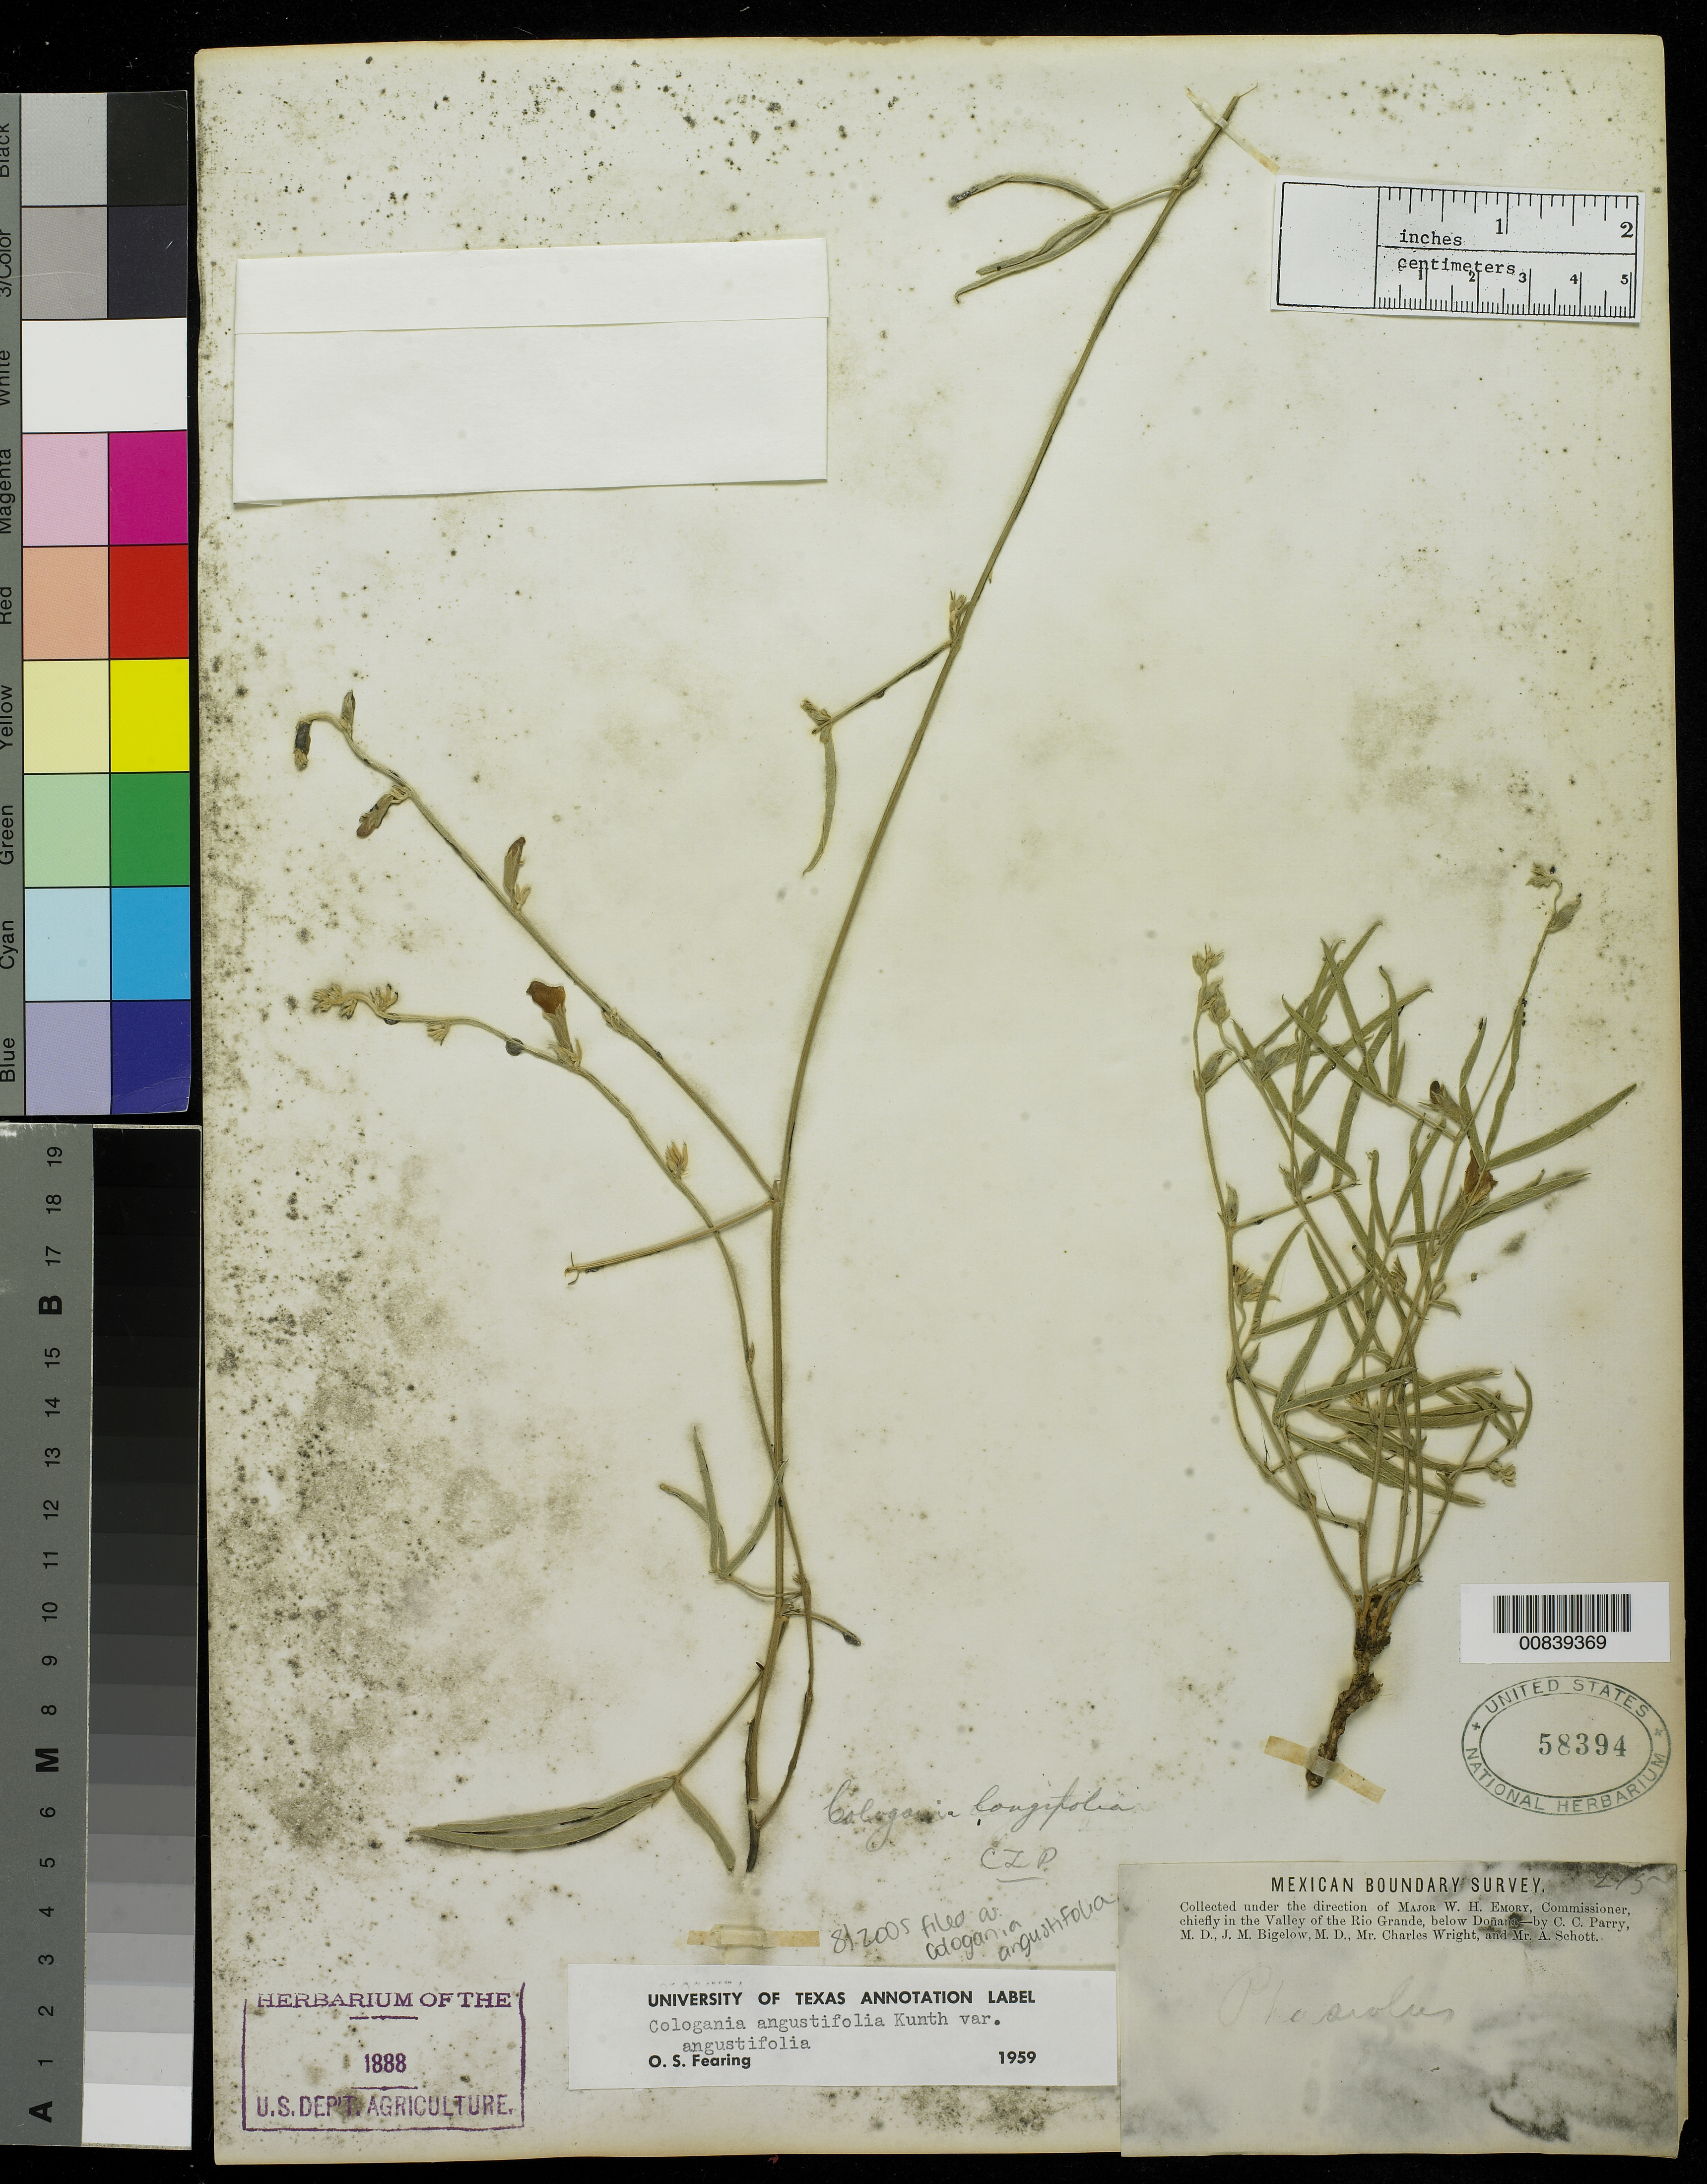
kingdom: Plantae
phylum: Tracheophyta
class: Magnoliopsida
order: Fabales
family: Fabaceae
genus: Cologania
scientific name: Cologania angustifolia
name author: Kunth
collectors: C. C. Parry, J. M. Bigelow, C. Wright & A. C. V. Schott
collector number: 245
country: United States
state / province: New Mexico / Texas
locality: Valley of the Rio Grande, below Doñana.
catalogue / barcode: US 58394